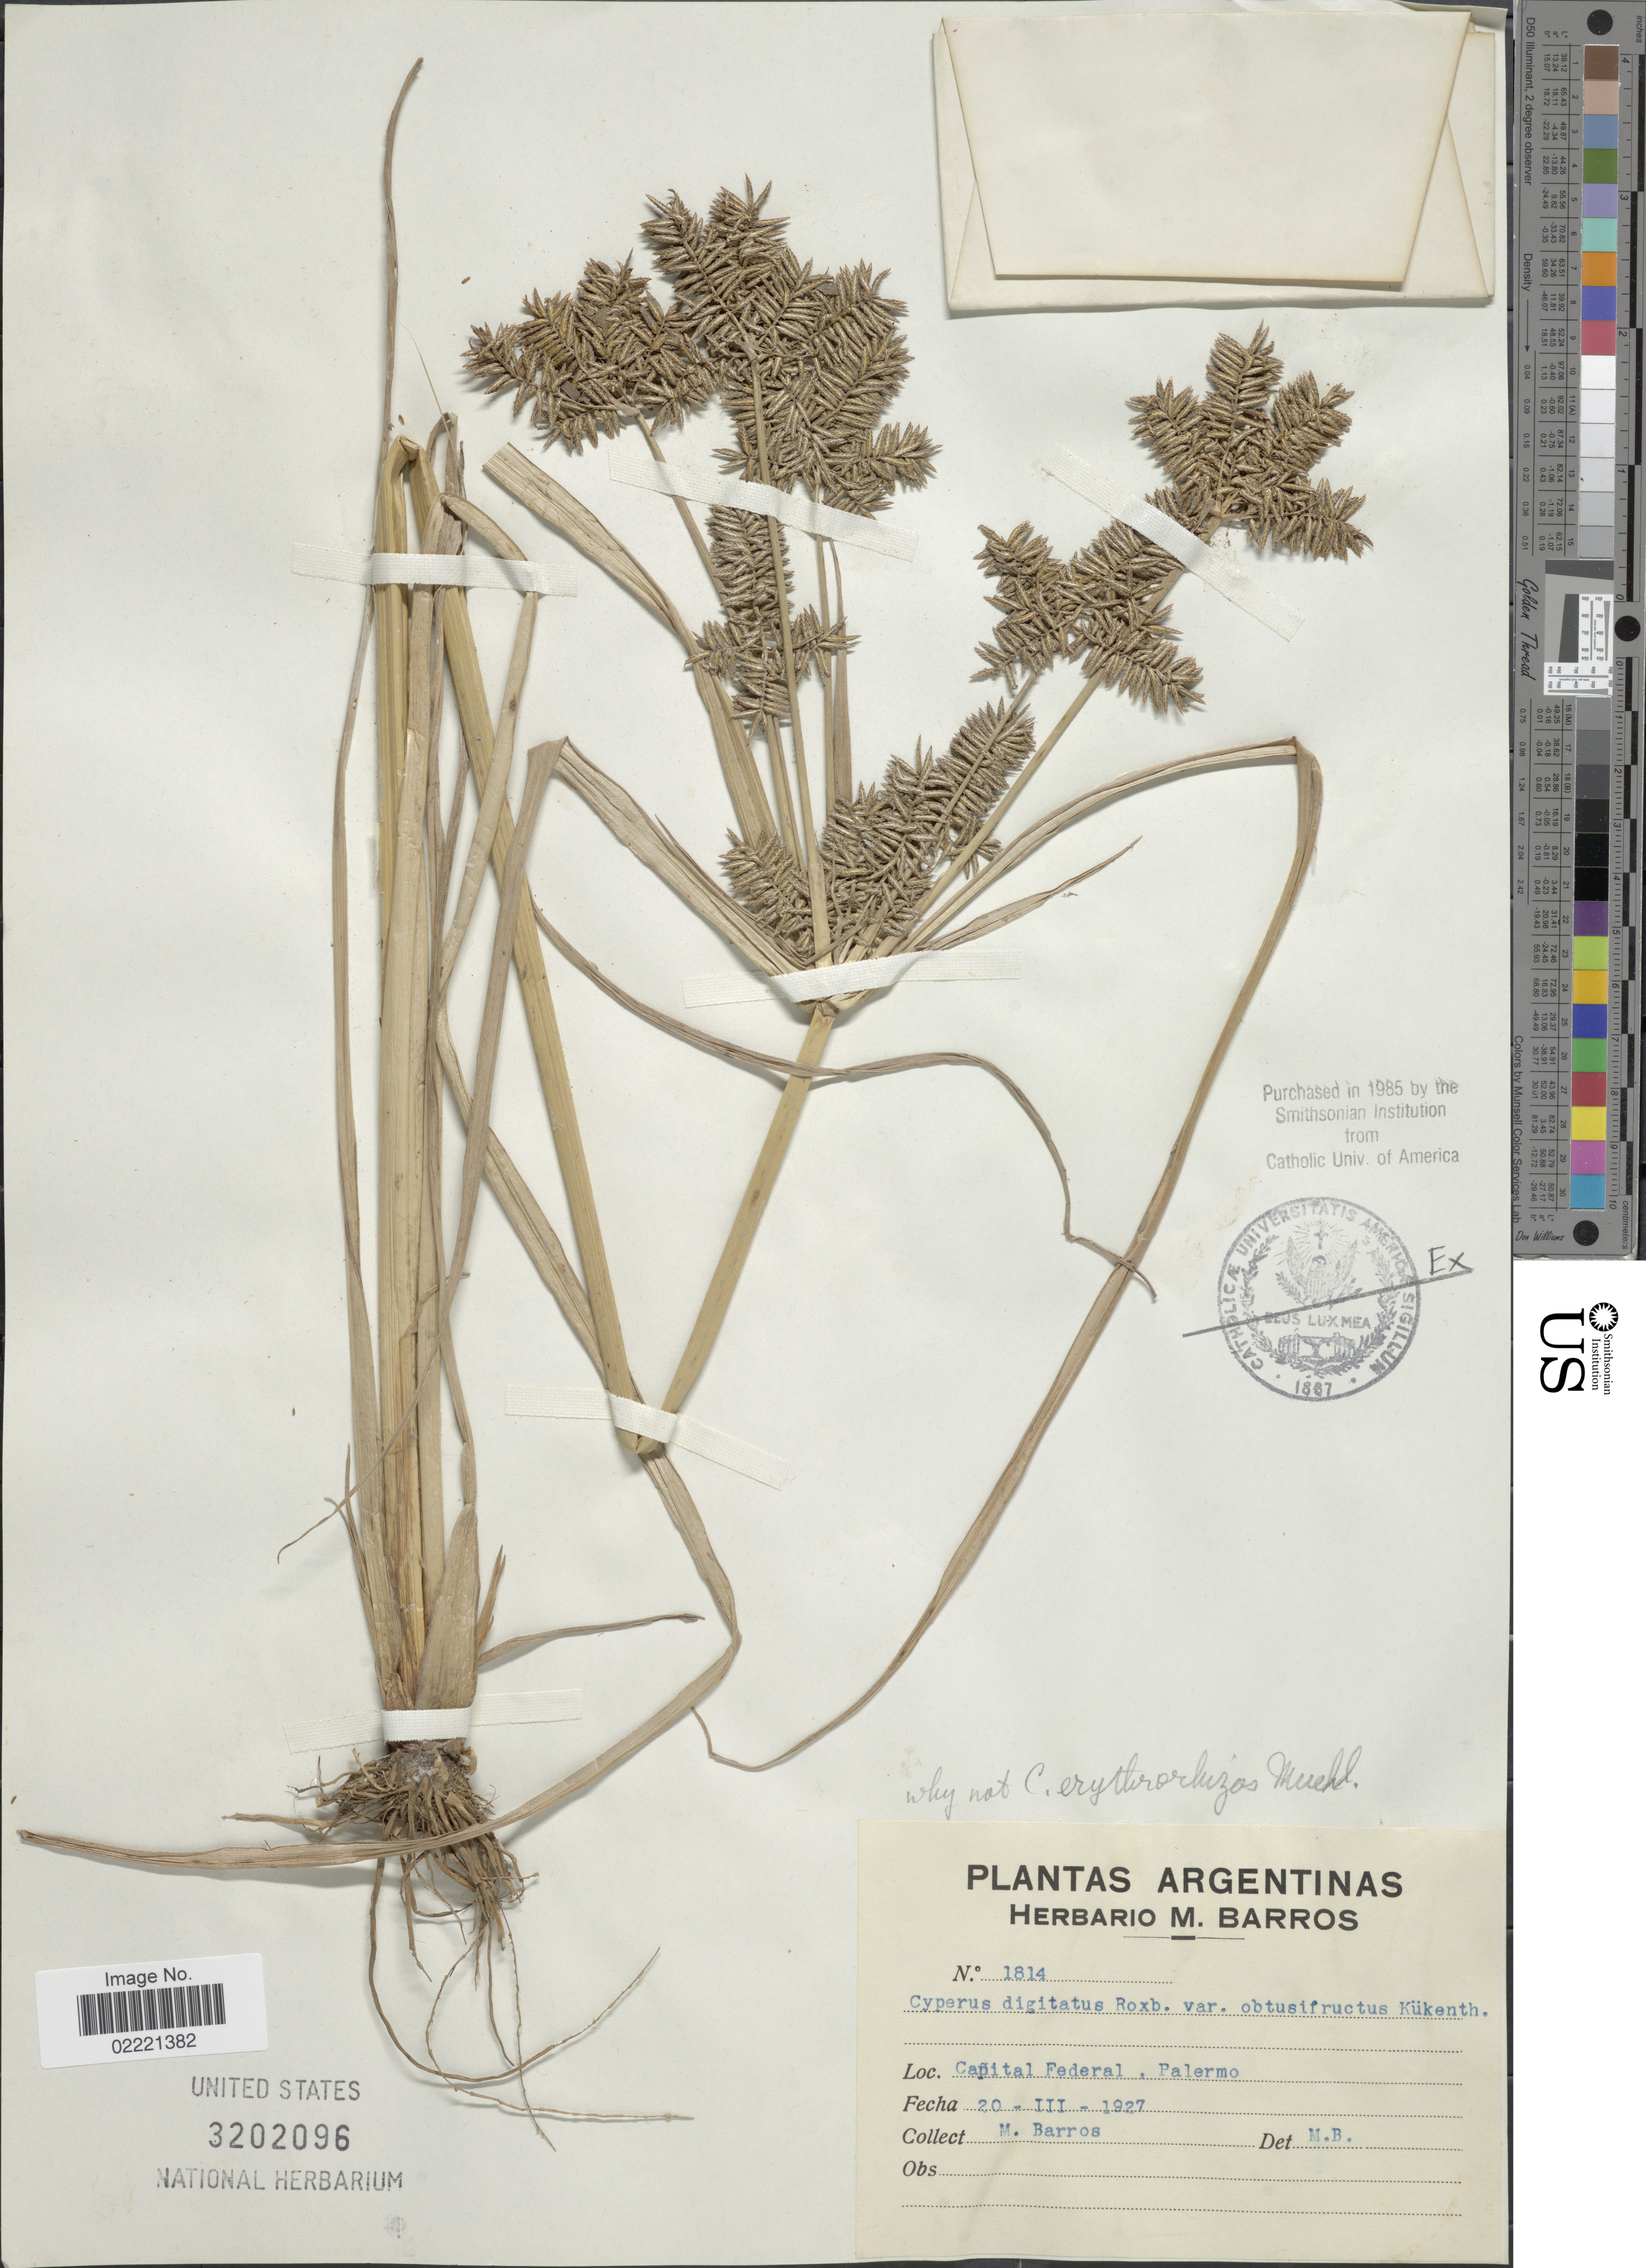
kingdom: Plantae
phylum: Tracheophyta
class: Liliopsida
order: Poales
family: Cyperaceae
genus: Cyperus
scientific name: Cyperus digitatus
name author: Roxb.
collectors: M. Barros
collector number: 1814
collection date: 1927-03-20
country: Argentina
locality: Capital Federal, Palermo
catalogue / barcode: US 3202096